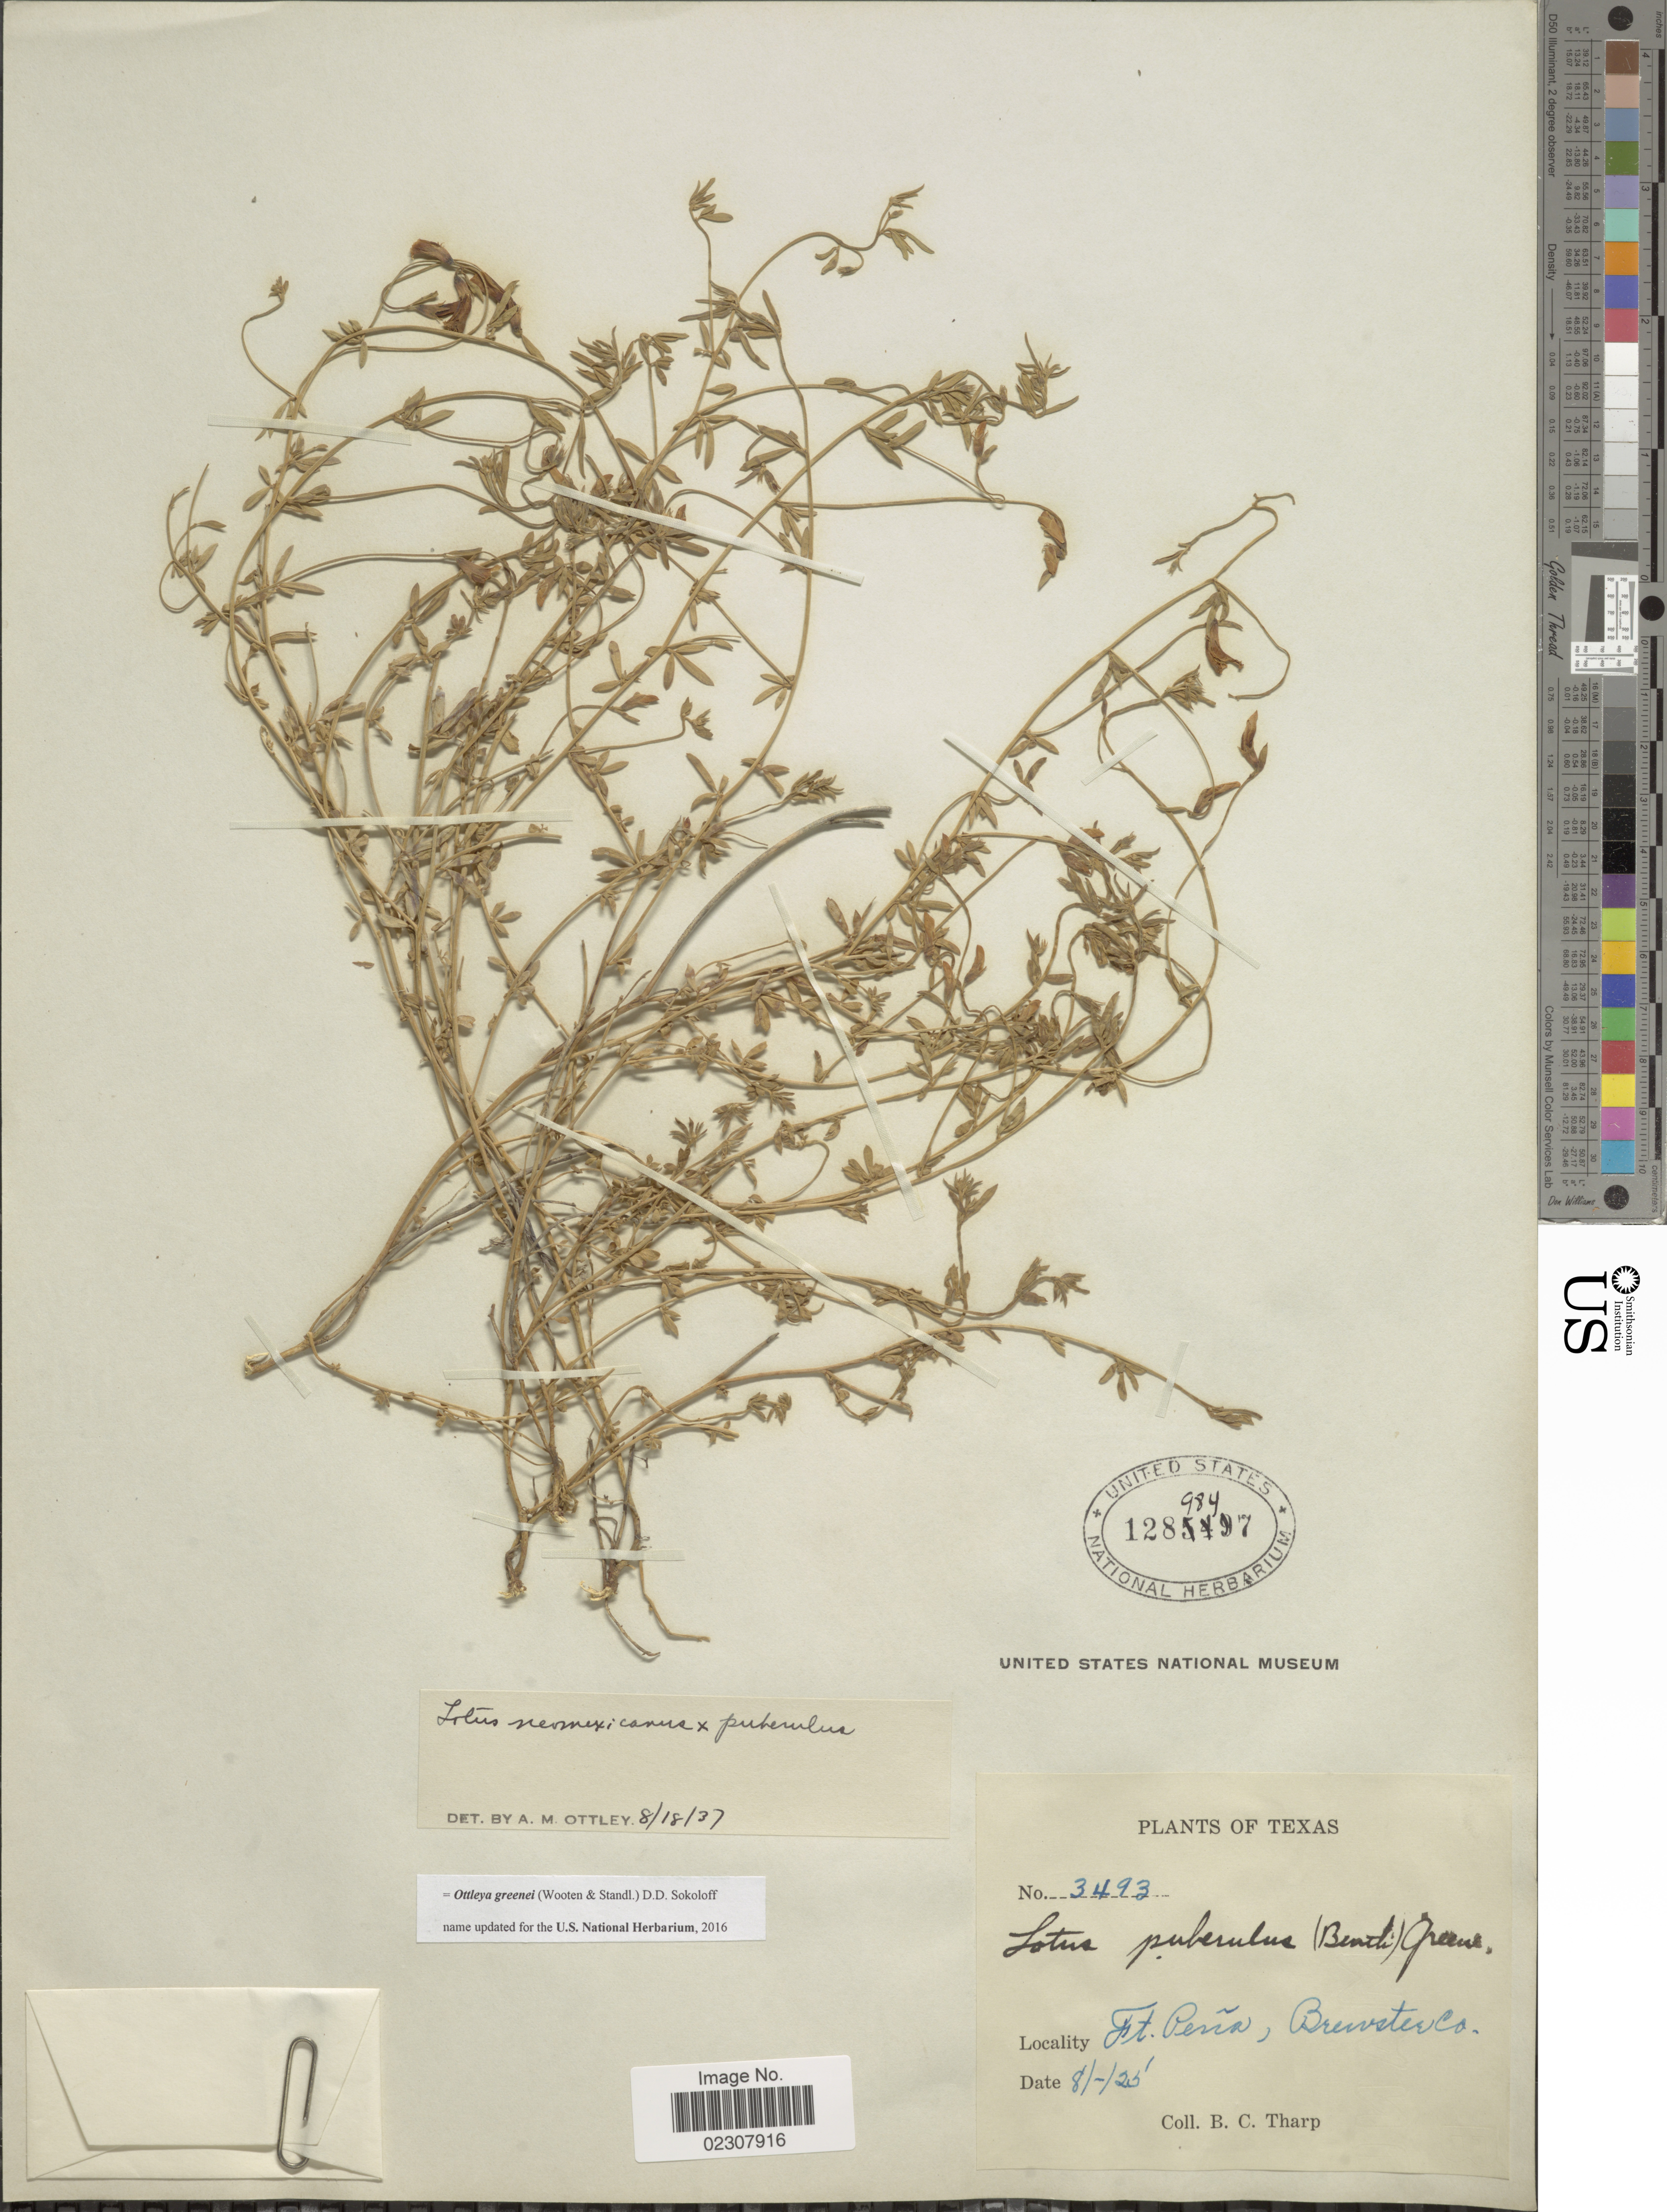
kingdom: Plantae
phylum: Tracheophyta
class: Magnoliopsida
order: Fabales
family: Fabaceae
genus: Ottleya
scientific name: Ottleya greenei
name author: (Wooten & Standl.) D.D. Sokoloff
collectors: B. C. Tharp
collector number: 3493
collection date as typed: Transcribed d/m/y: 8//25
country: United States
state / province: Texas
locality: Ft Peña, Brewster Co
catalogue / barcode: US 1289847